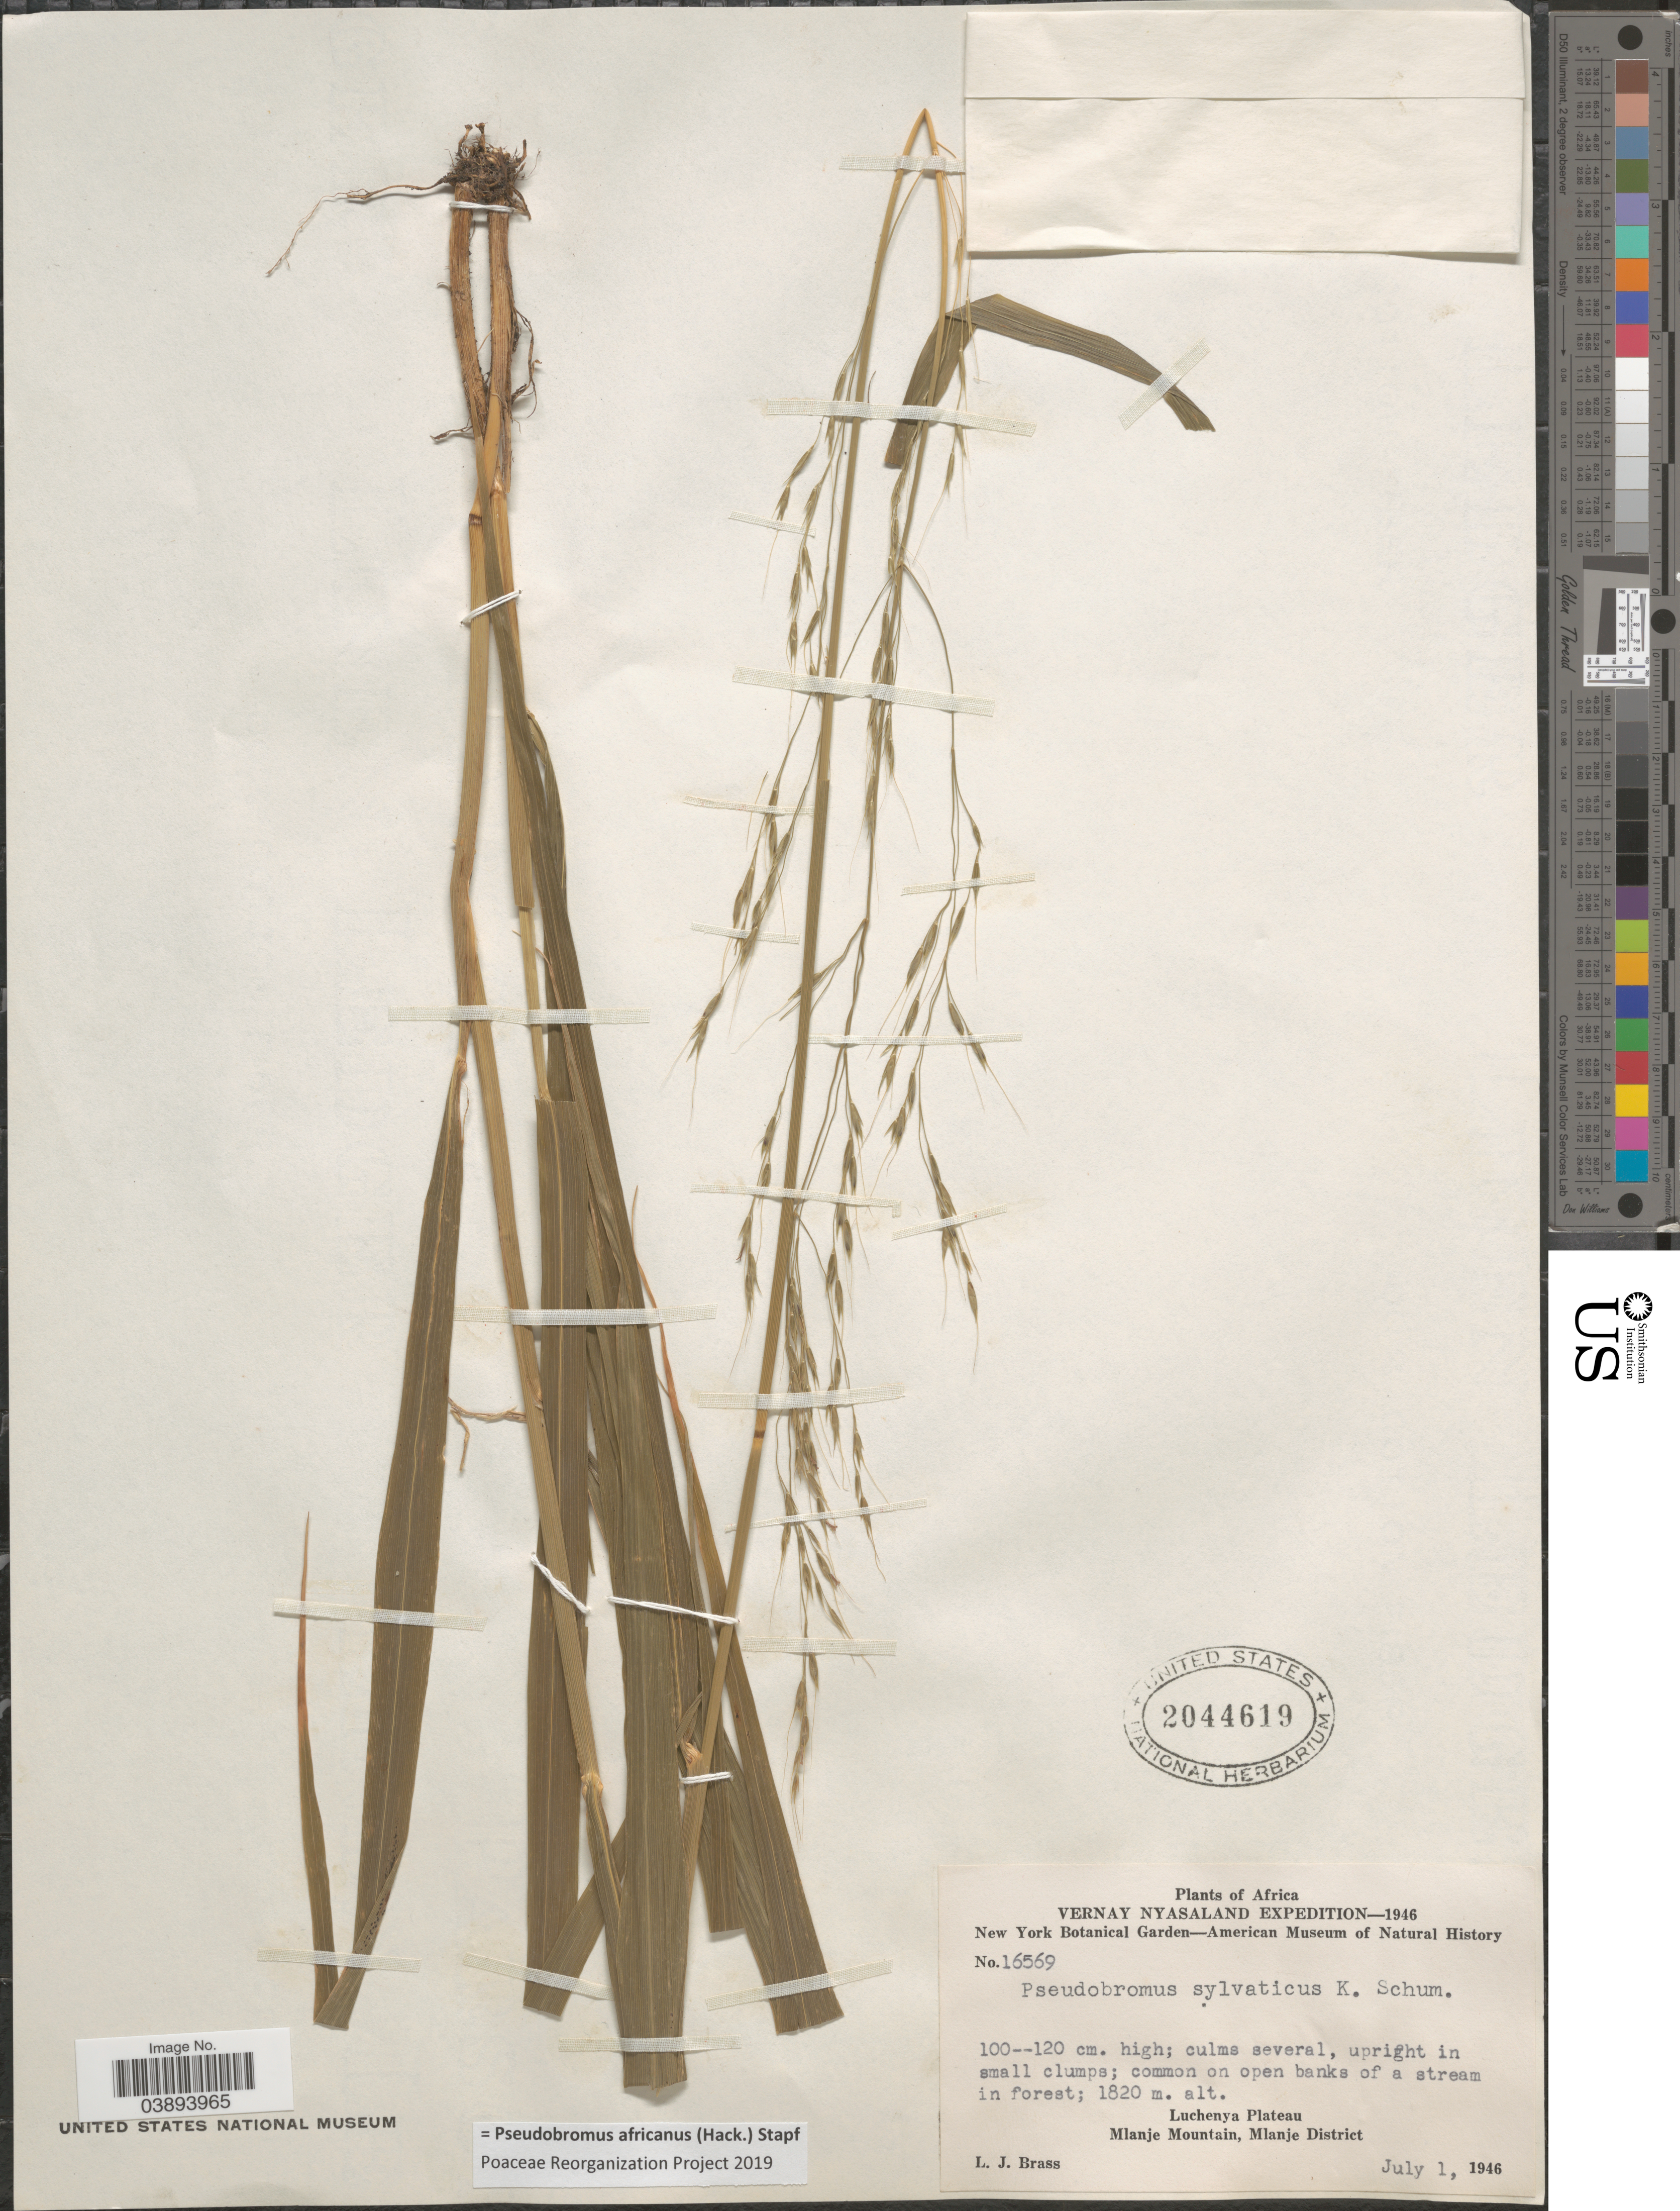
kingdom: Plantae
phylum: Tracheophyta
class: Liliopsida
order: Poales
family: Poaceae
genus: Pseudobromus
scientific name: Pseudobromus africanus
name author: (Hack.) Stapf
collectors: L. J. Brass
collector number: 16569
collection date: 1946-07-01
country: Malawi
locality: Nyasaland. Luchenya Plateau Mlanje Mountain, Mlanje District.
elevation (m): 1820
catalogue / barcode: US 2044619